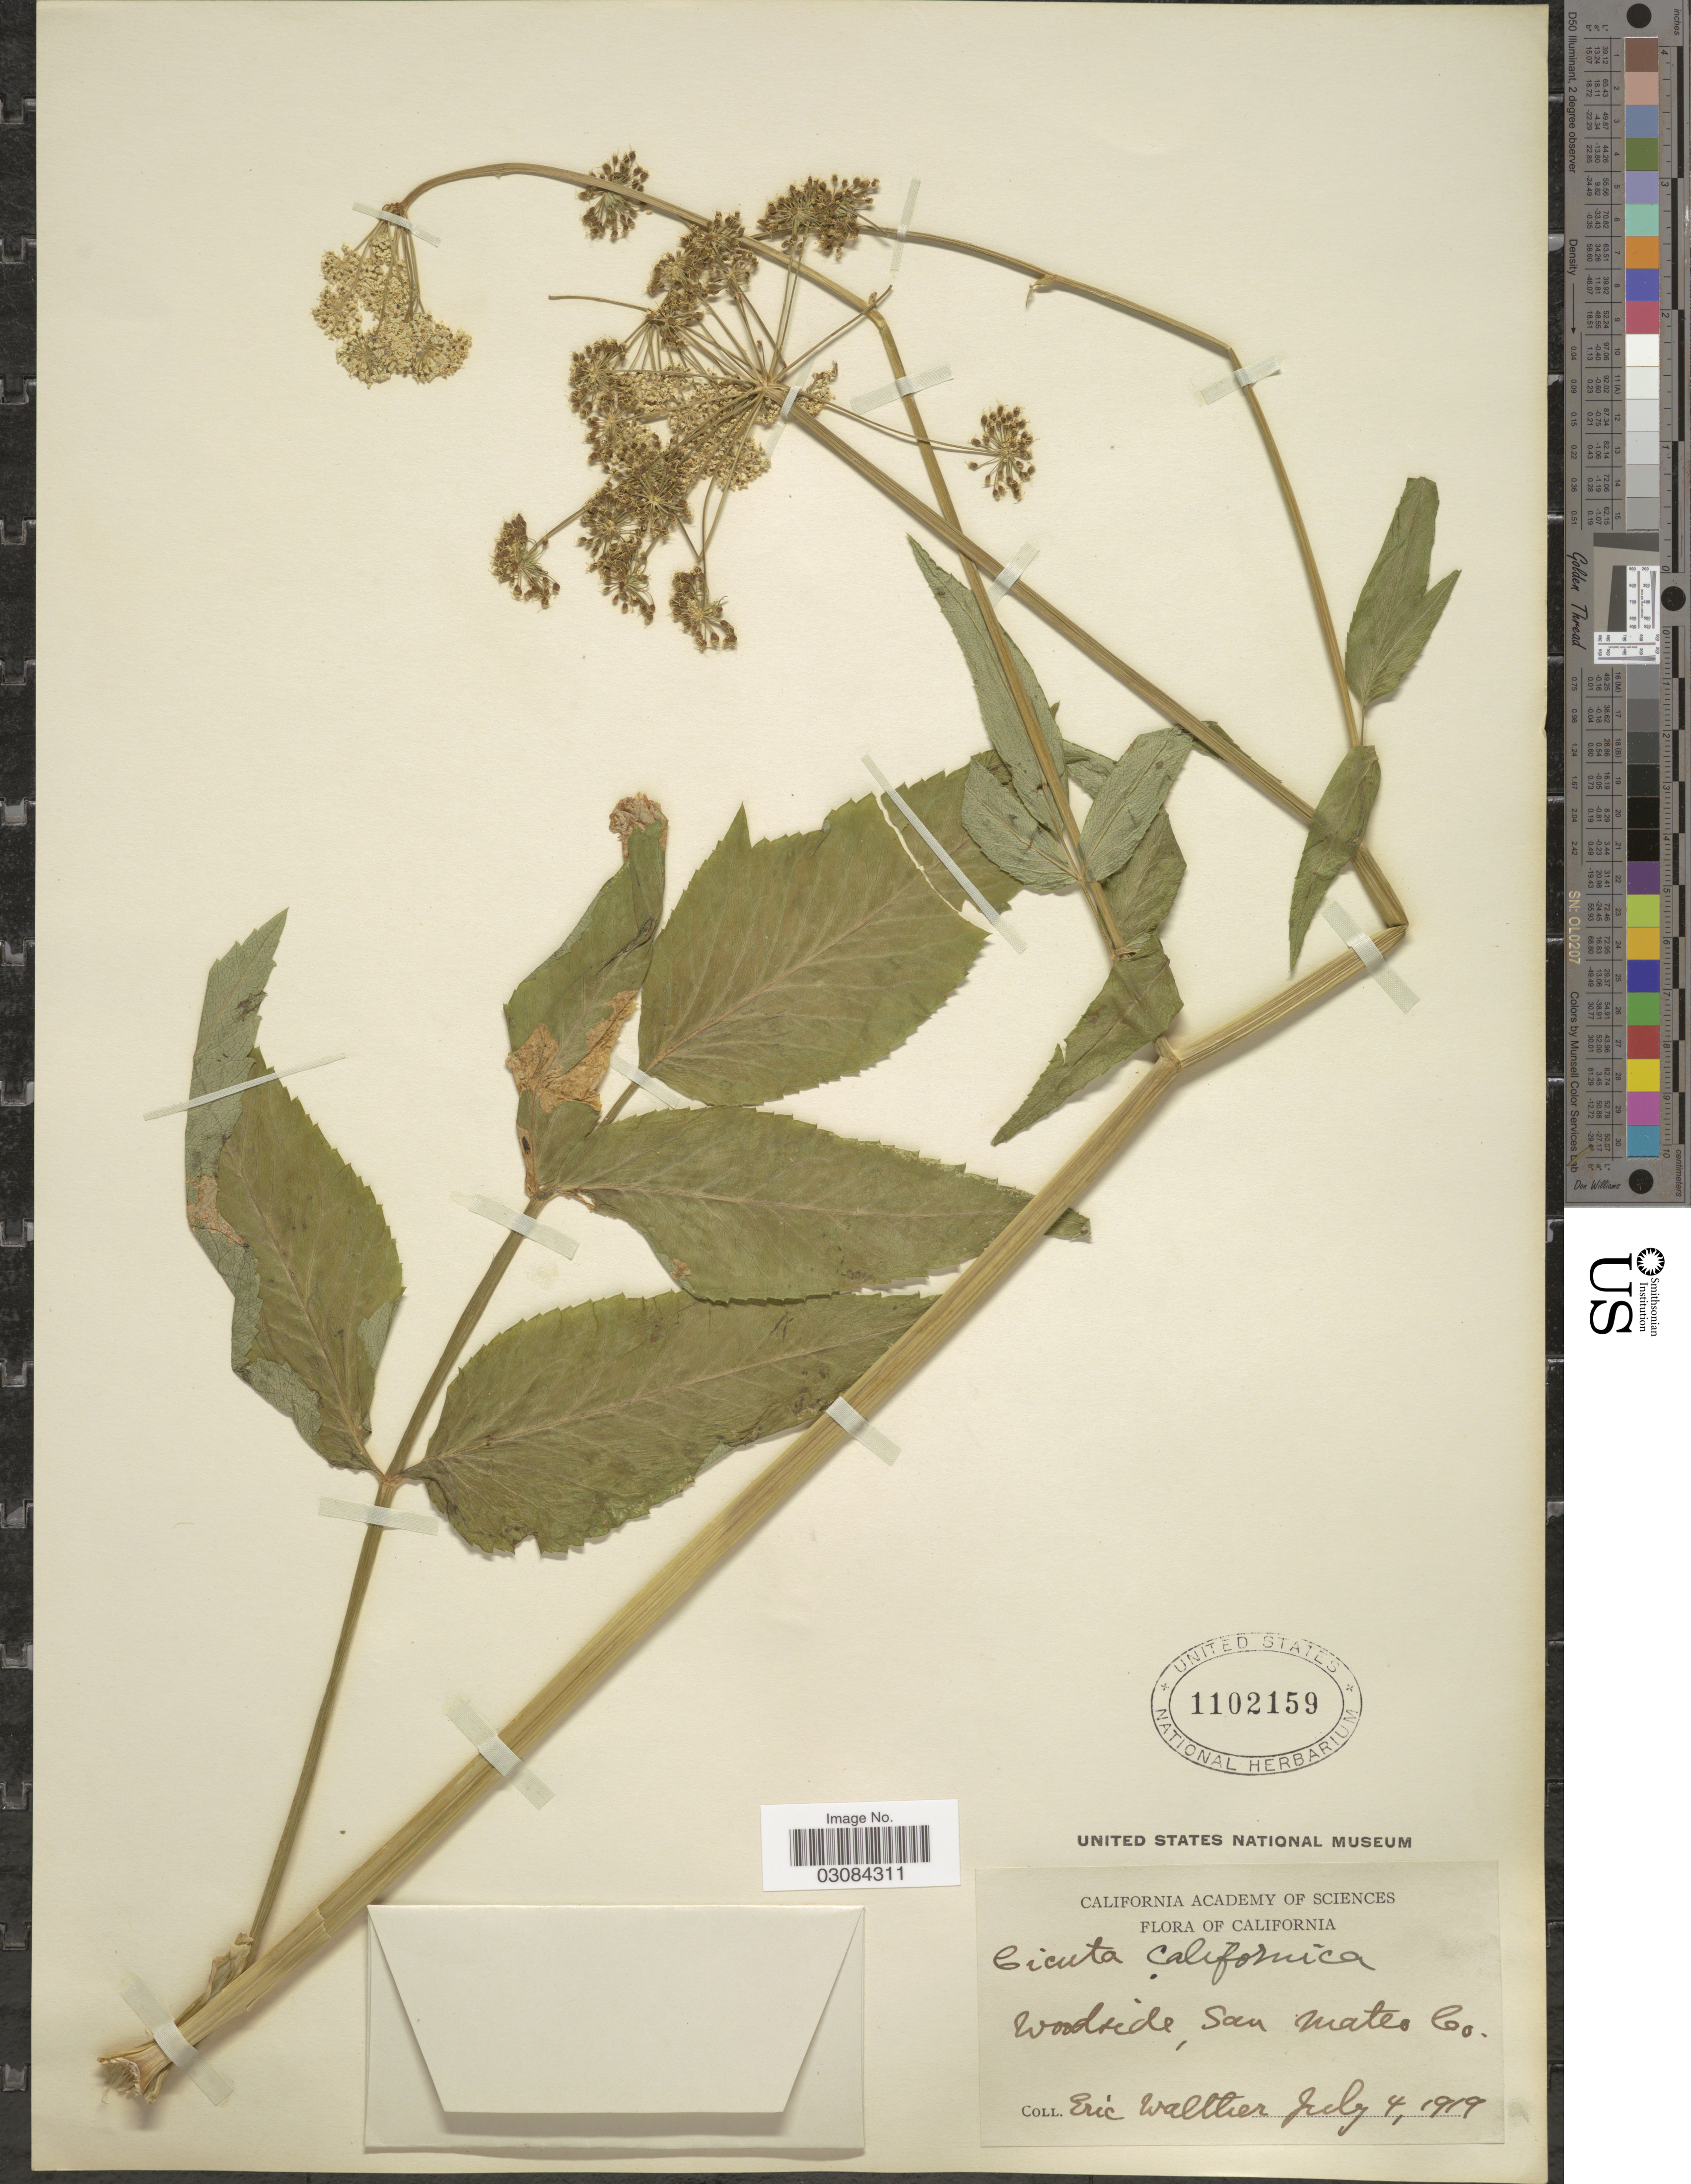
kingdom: Plantae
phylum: Tracheophyta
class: Magnoliopsida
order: Apiales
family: Apiaceae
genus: Cicuta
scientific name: Cicuta californica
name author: A. Gray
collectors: E. Walther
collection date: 1919-07-04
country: United States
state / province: California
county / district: San Mateo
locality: Woodside, San Mateo Co.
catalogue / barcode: US 1102159